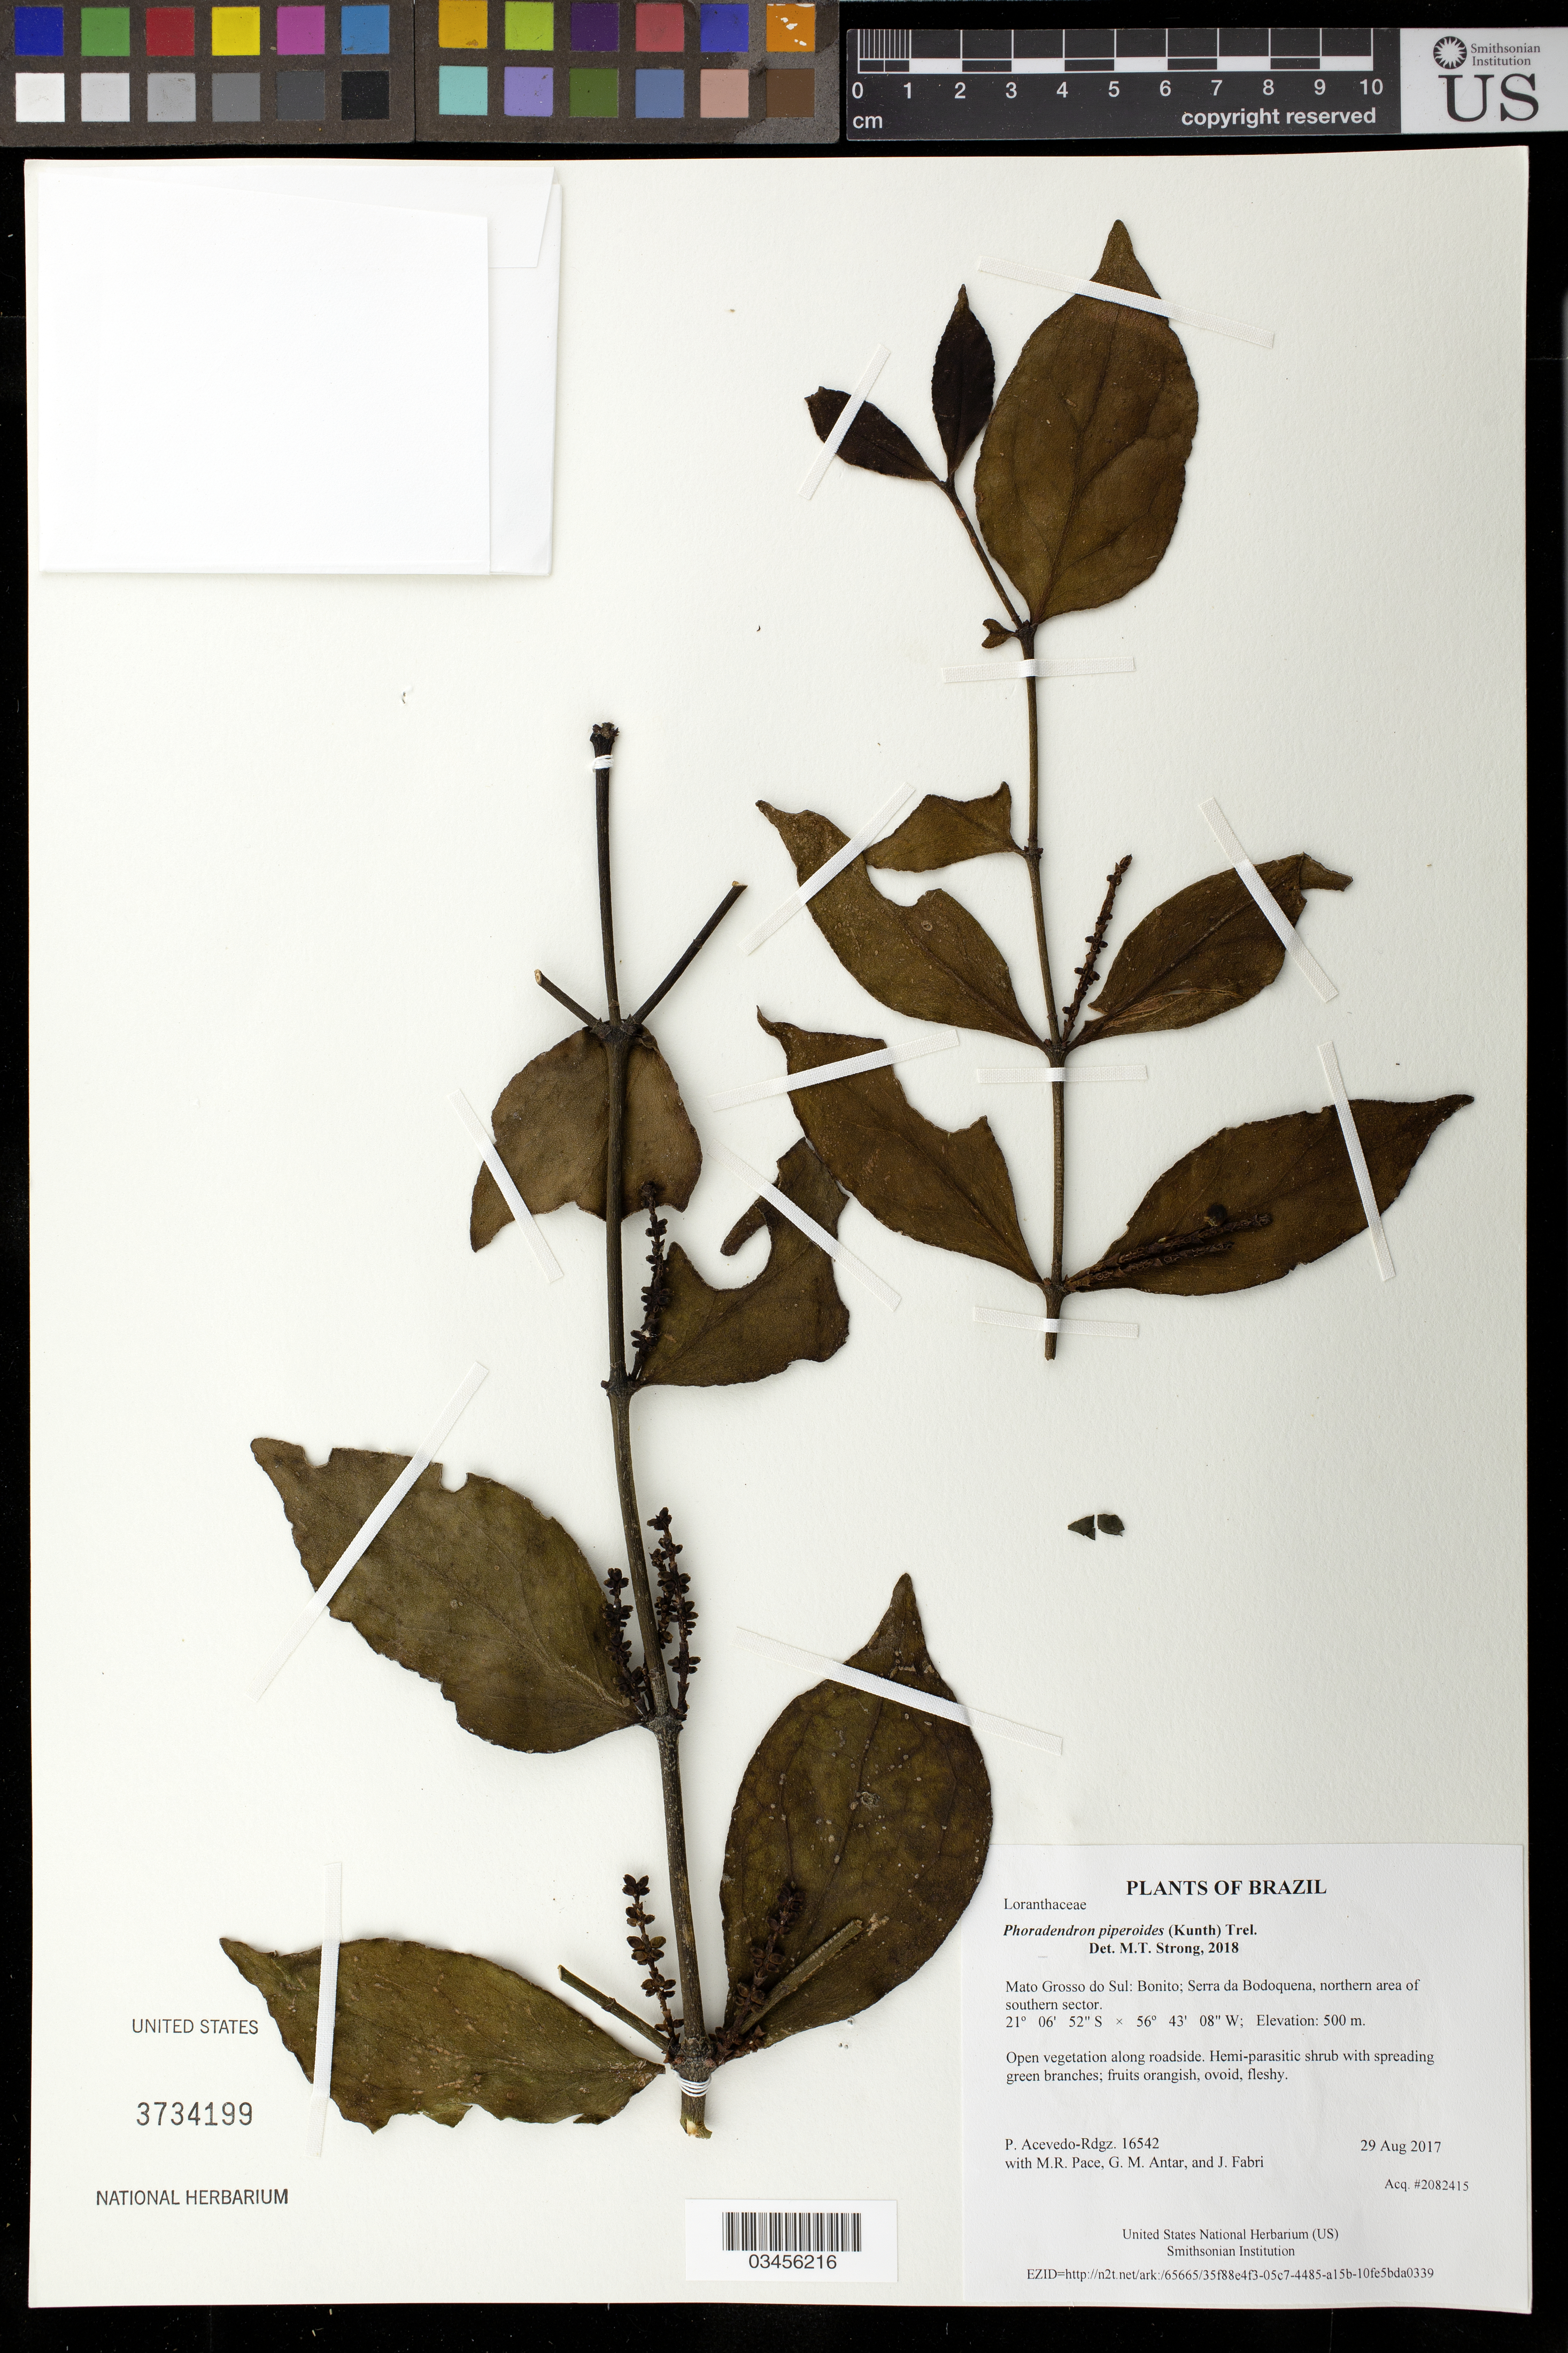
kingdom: Plantae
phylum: Tracheophyta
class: Magnoliopsida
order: Santalales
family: Viscaceae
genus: Phoradendron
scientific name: Phoradendron piperoides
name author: (Kunth) Trel.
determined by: Strong, Mark T., (BOT), Smithsonian Institution - National Museum of Natural History (UNITED STATES)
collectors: P. Acevedo-Rodr., M. R. Pace, G. M. Antar & J. Fabri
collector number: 16542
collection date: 2017-08-29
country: Brazil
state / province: Mato Grosso do Sul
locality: Bonito; Serra da Bodoquena, northern area of southern sector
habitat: Open vegetation along roadside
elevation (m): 500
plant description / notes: US, NY, K, MO, RB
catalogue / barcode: US 3734199